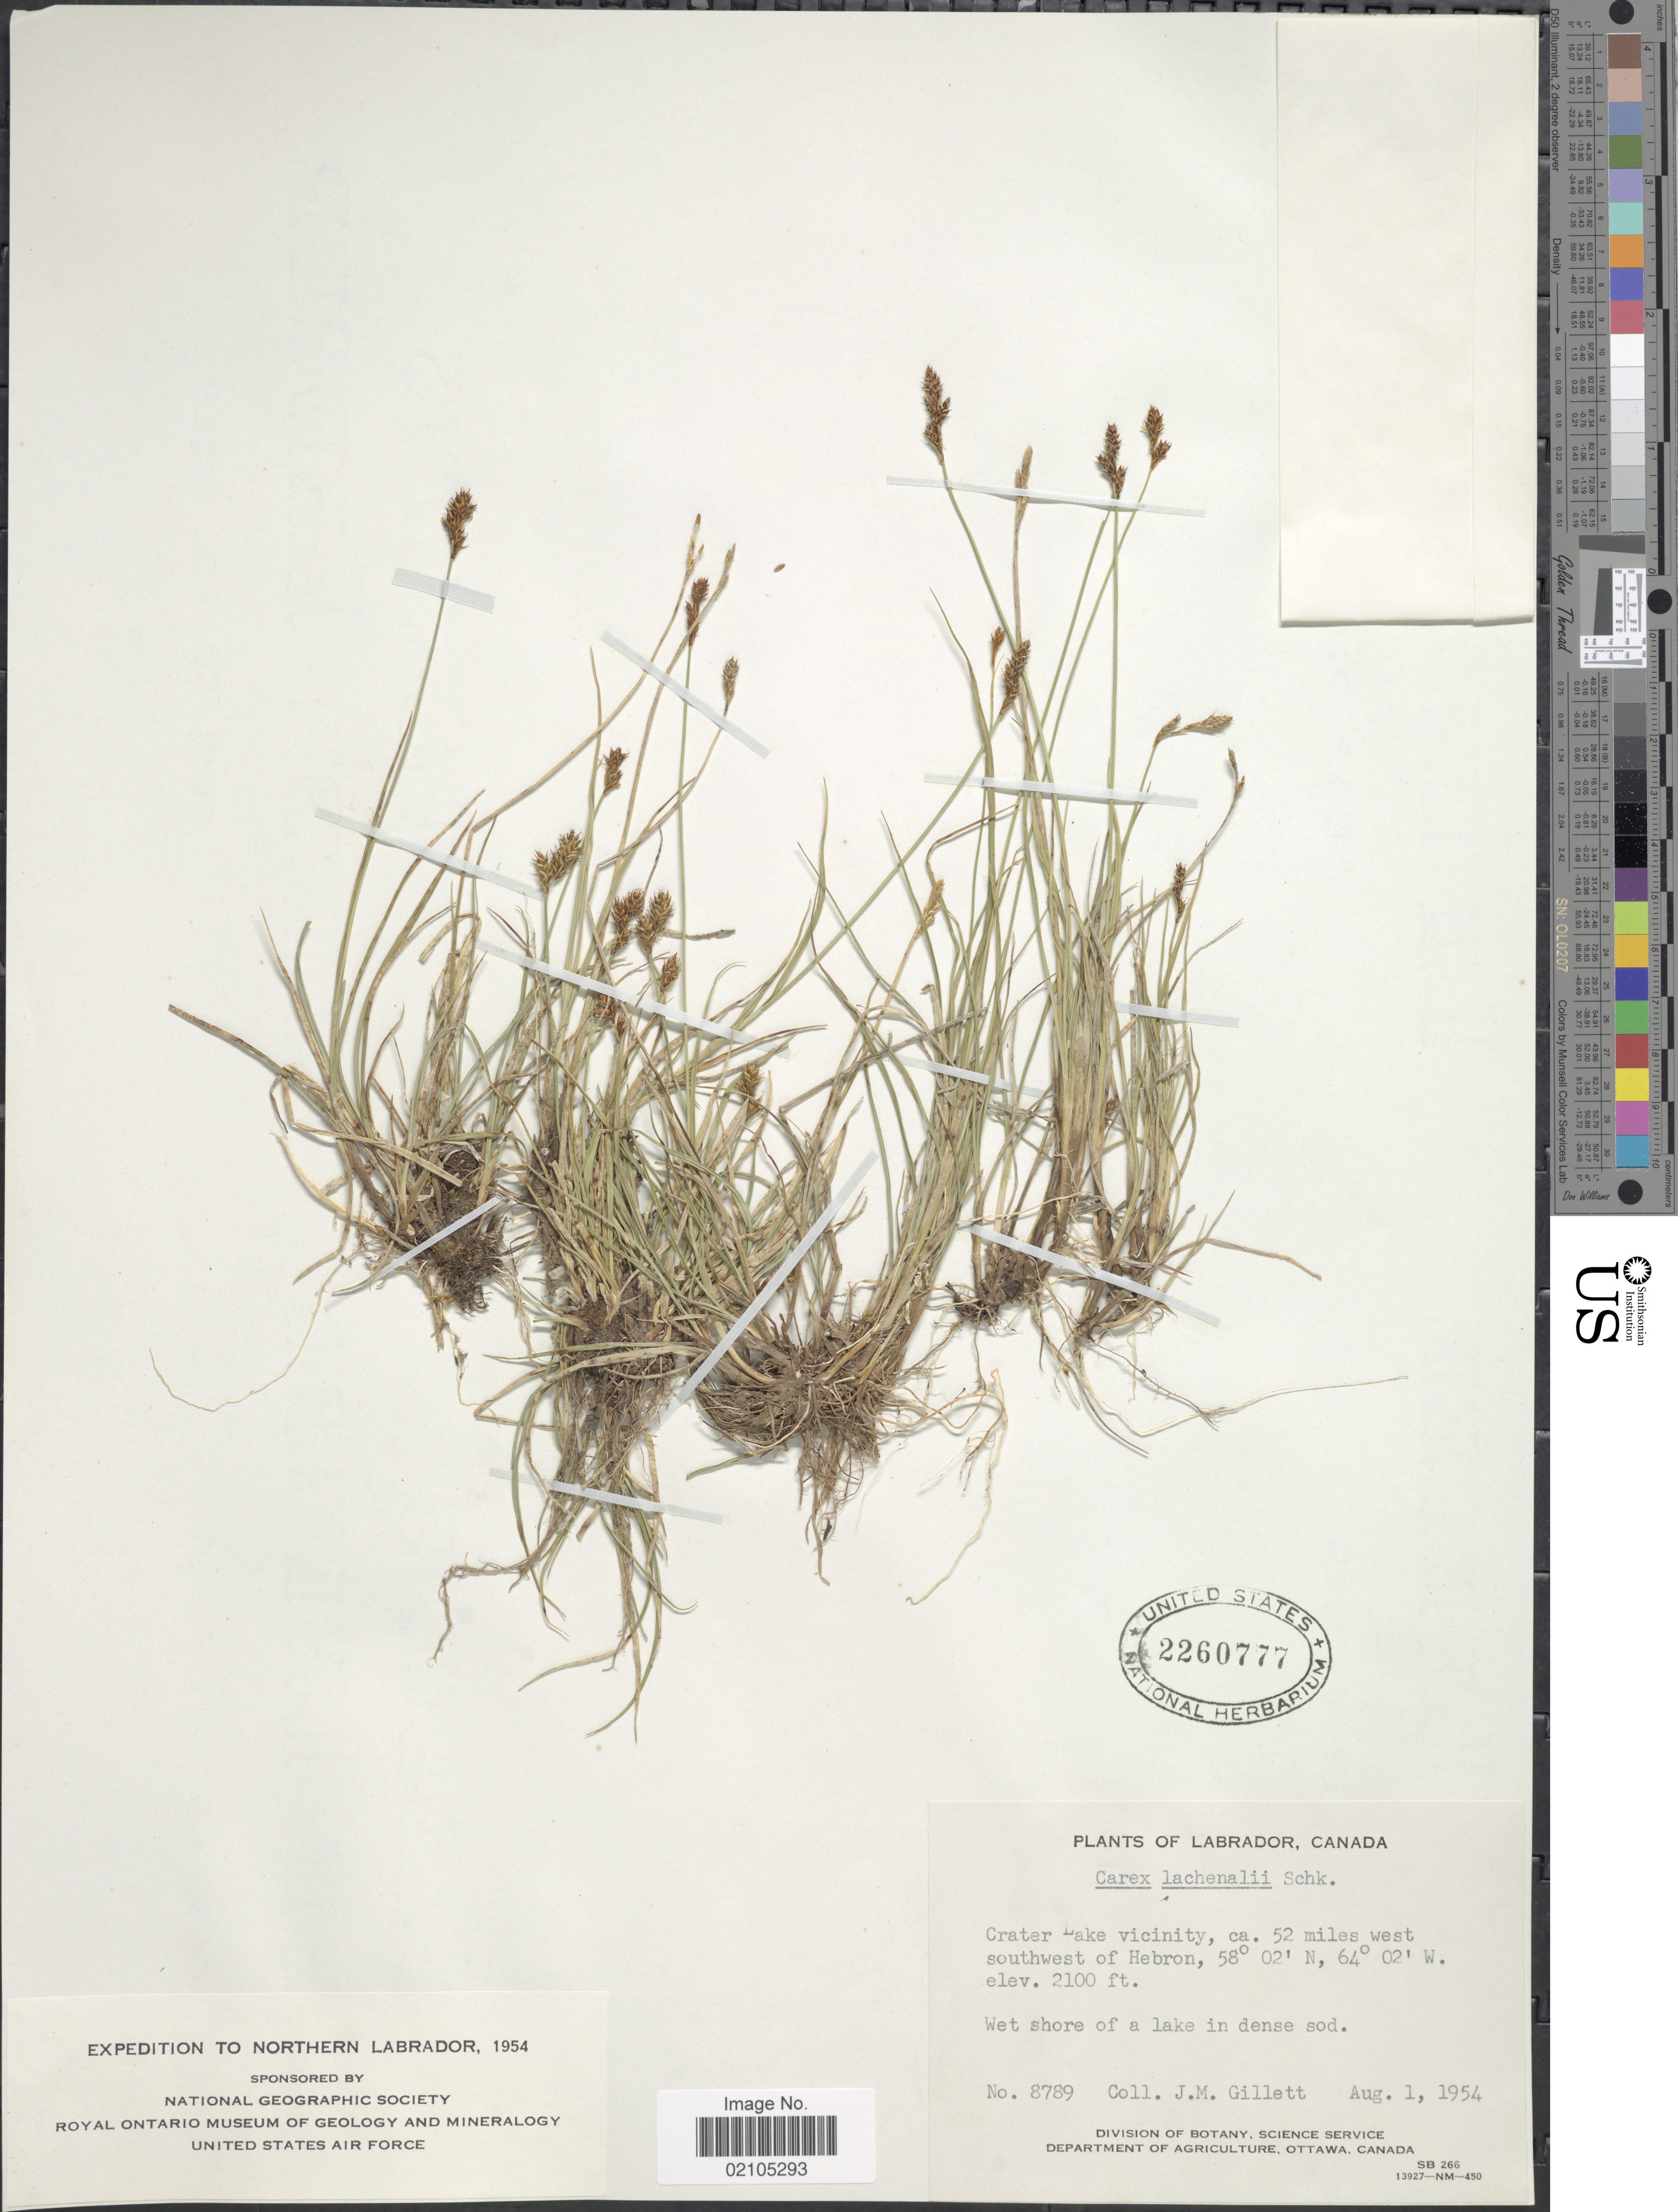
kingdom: Plantae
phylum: Tracheophyta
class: Liliopsida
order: Poales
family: Cyperaceae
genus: Carex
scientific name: Carex lachenalii subsp. lachenalii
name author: Schkuhr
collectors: J. M. Gillett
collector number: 8789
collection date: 1954-08-01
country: Canada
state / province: Newfoundland and Labrador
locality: Labardor, Canada. Crater Lake vicinity, ca. 52 miles west southwest of Hebron.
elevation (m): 640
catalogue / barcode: US 2260777